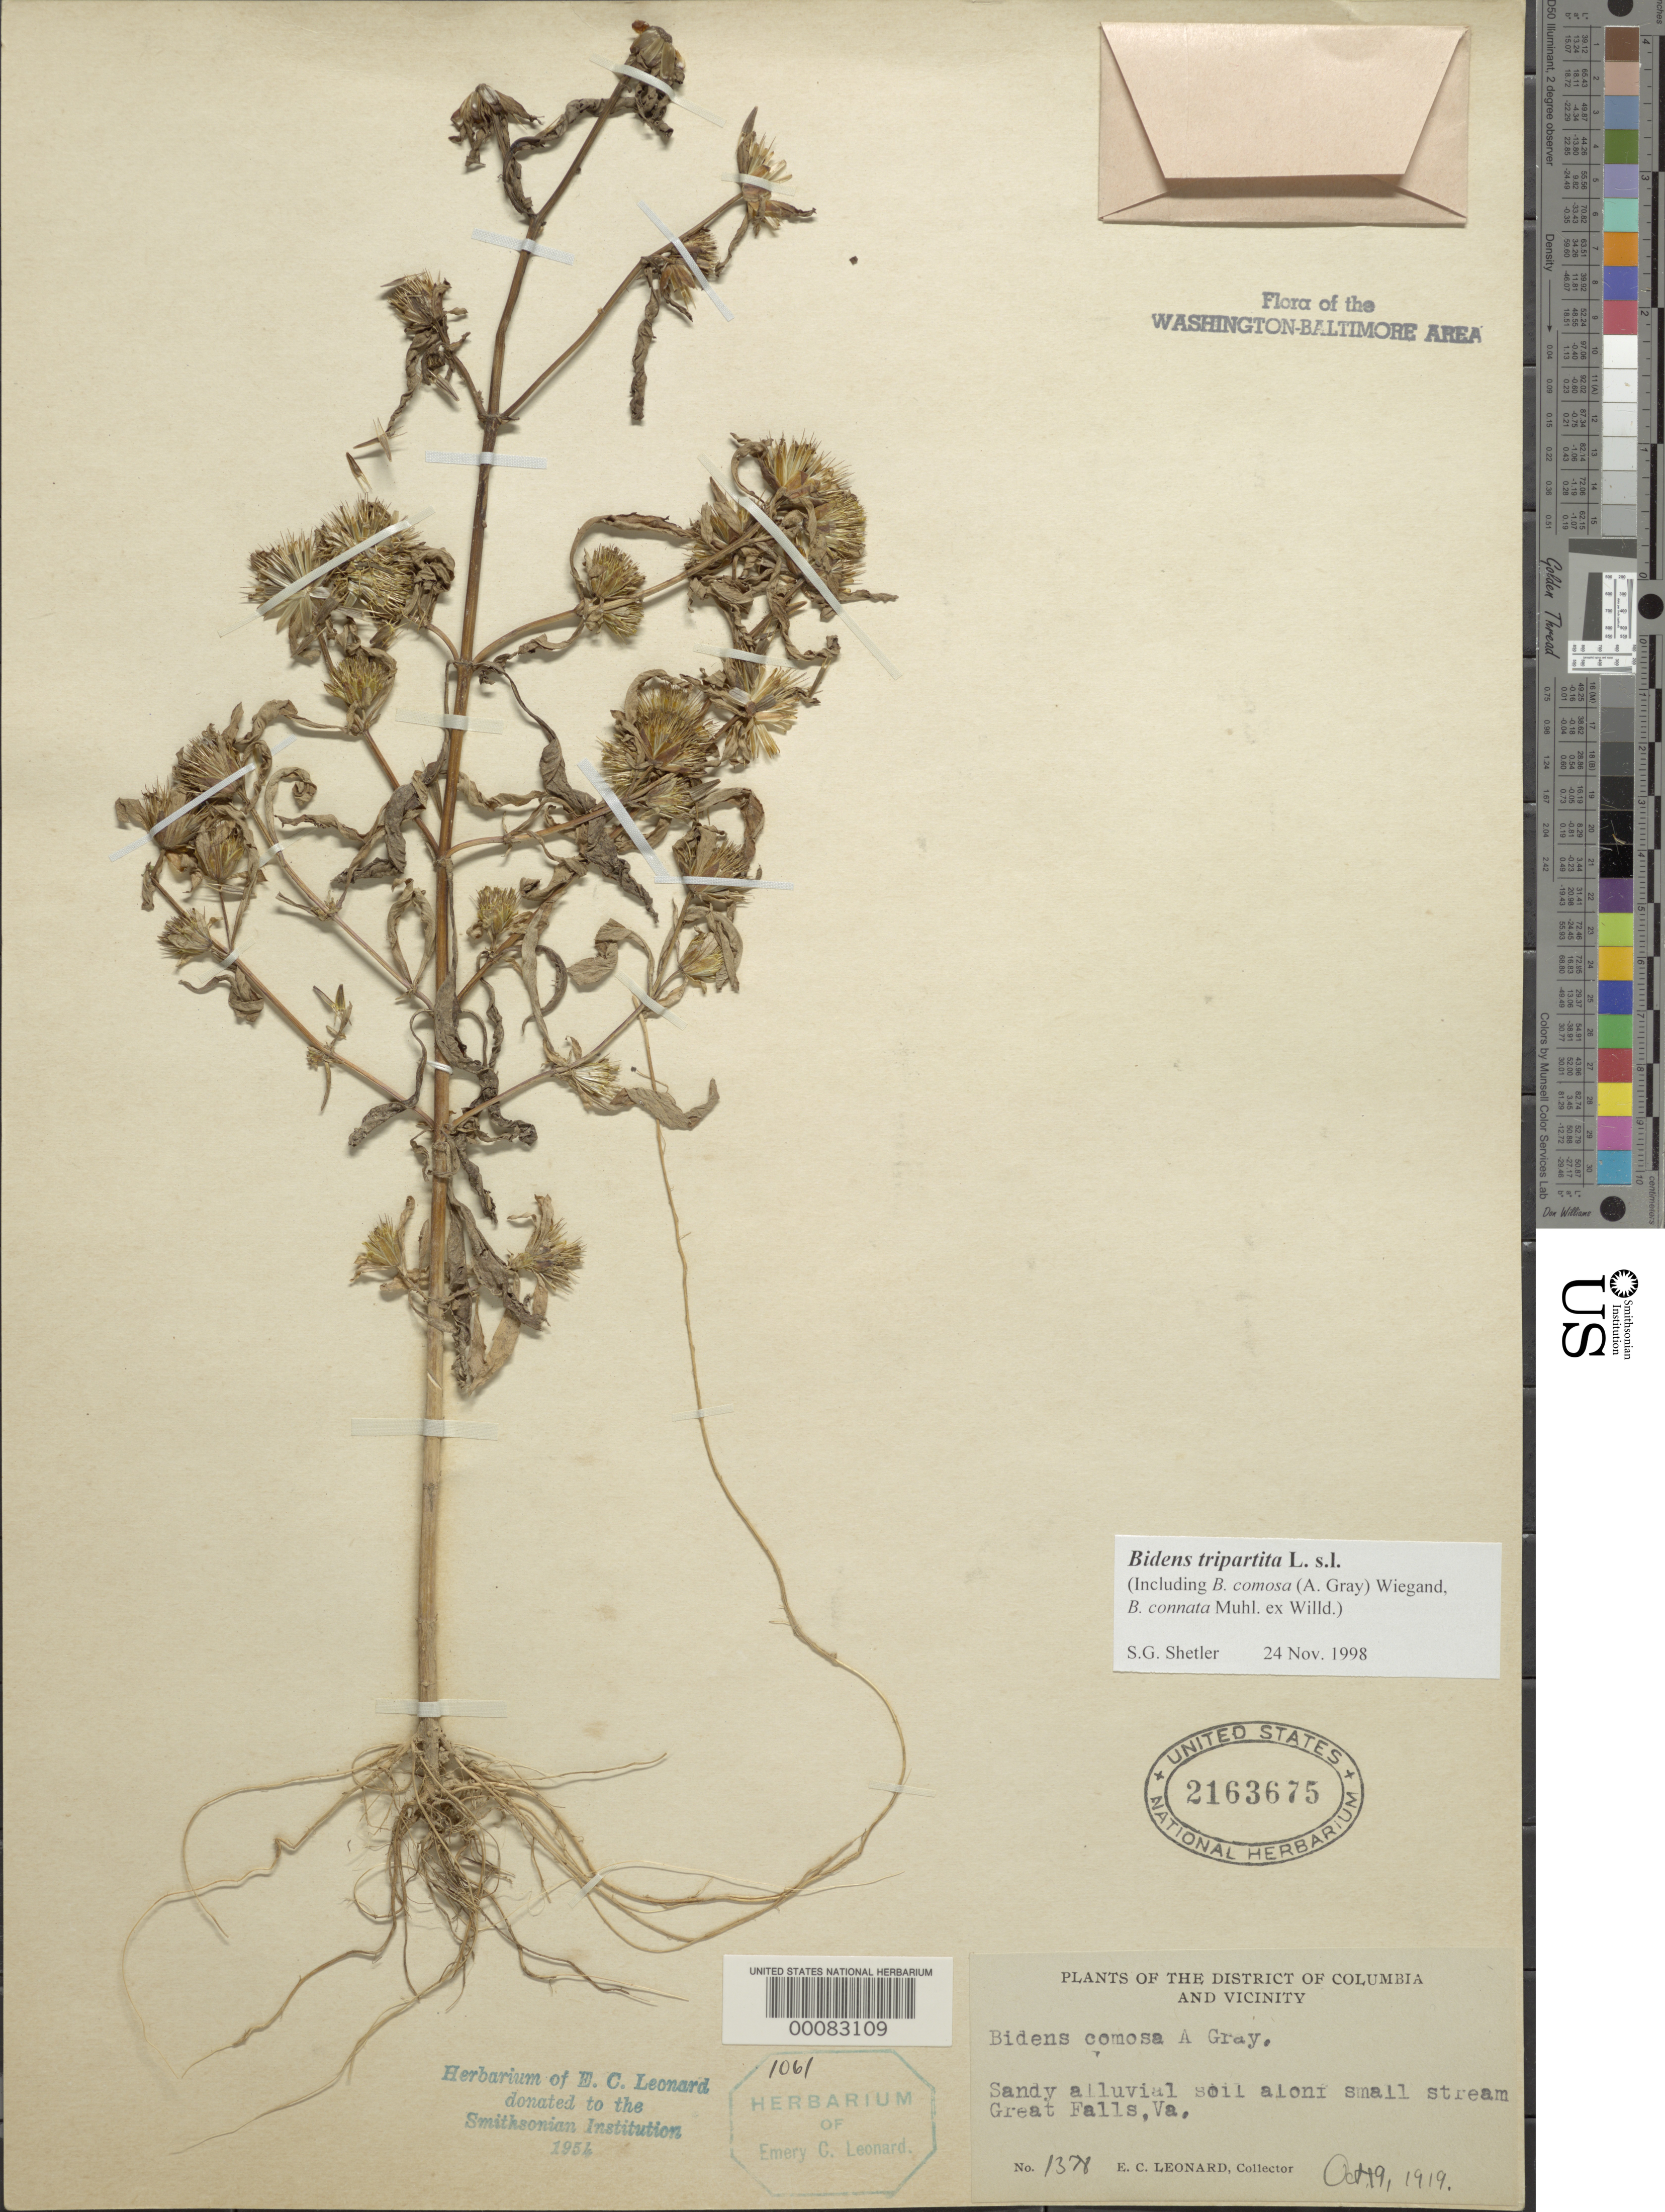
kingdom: Plantae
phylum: Tracheophyta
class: Magnoliopsida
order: Asterales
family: Asteraceae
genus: Bidens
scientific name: Bidens tripartita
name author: L.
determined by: Shetler, Stanwyn G., (US), NMNH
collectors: E. C. Leonard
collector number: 1378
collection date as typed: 19 Oct 1919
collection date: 1919-10-19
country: United States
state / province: Virginia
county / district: Fairfax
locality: Great Falls C. & O. Canal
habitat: Alluvial soil along stream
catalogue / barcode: US 2163675